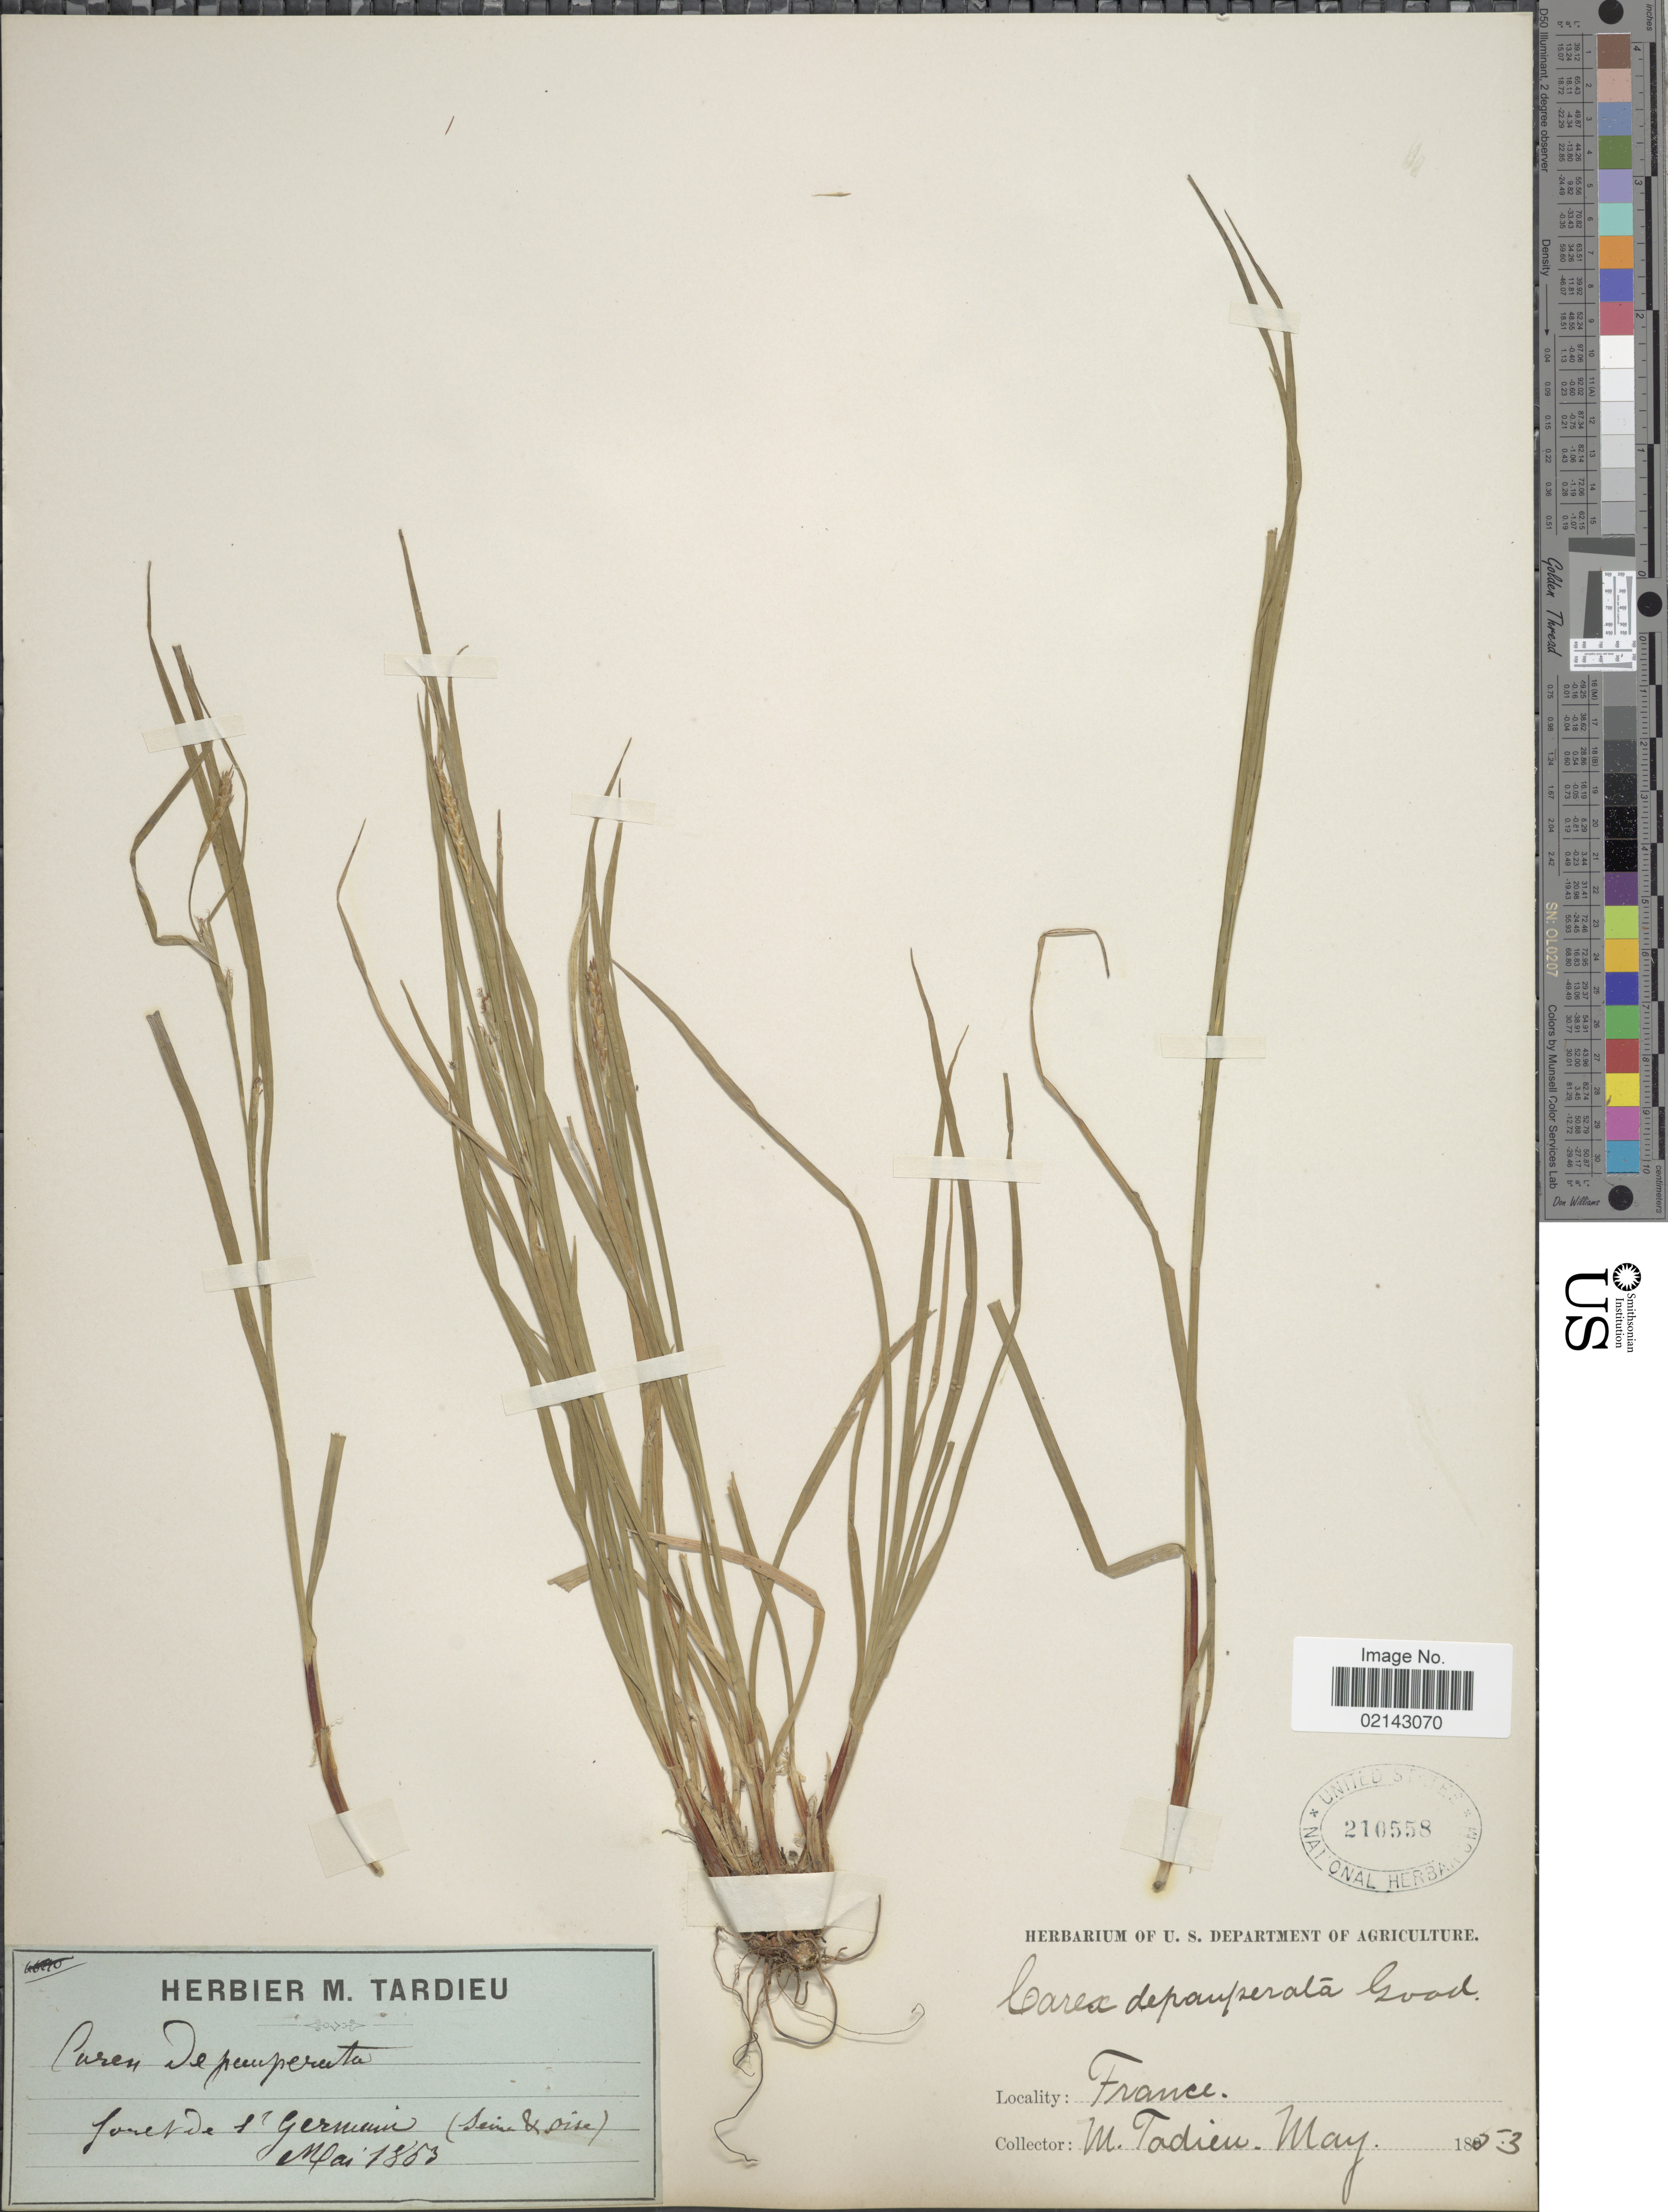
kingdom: Plantae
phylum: Tracheophyta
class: Liliopsida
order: Poales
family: Cyperaceae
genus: Carex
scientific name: Carex depauperata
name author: Curtis ex Woodw.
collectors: M. L. Tardieu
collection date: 1853-05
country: France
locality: Foret de l' Germain (Seine & Oise)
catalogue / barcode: US 210558